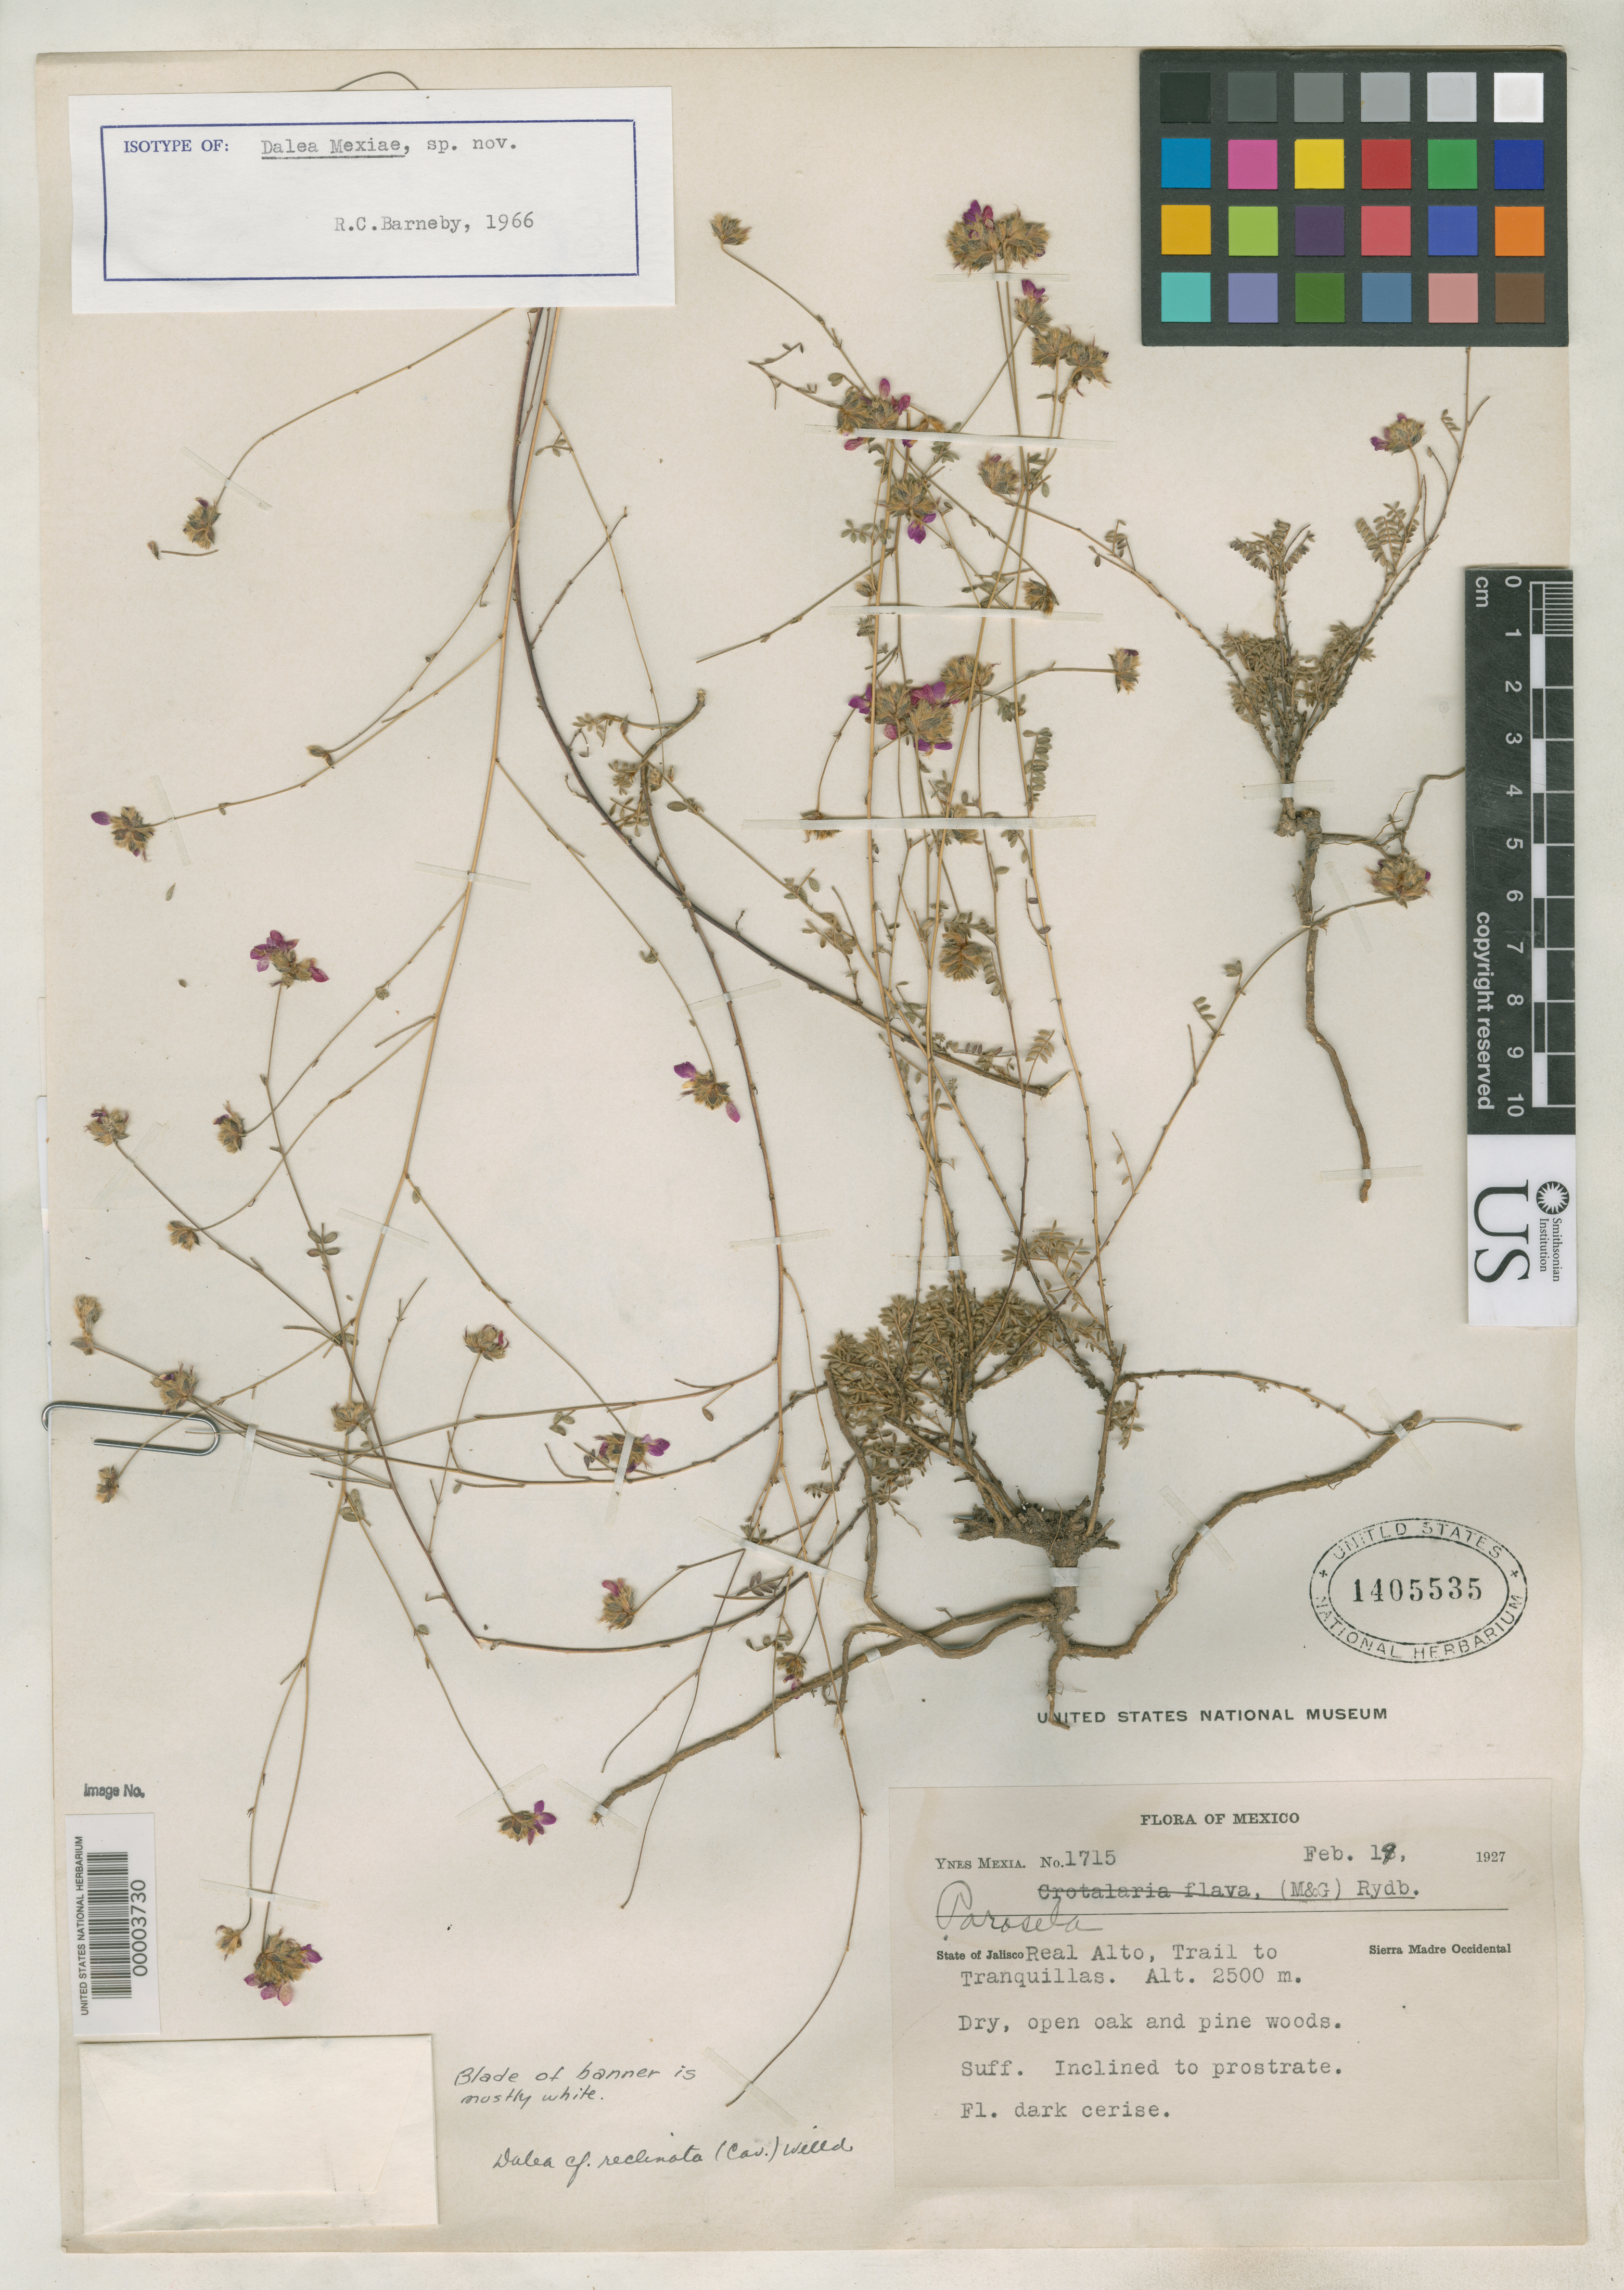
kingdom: Plantae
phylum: Tracheophyta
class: Magnoliopsida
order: Fabales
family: Fabaceae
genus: Dalea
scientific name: Dalea mexiae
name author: Barneby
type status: Isotype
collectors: Y. Mexia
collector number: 1715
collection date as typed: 19 Feb 1927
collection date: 1927-02-19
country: Mexico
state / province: Jalisco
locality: Real Alto, trail to Tranquillas.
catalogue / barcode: US 1405535